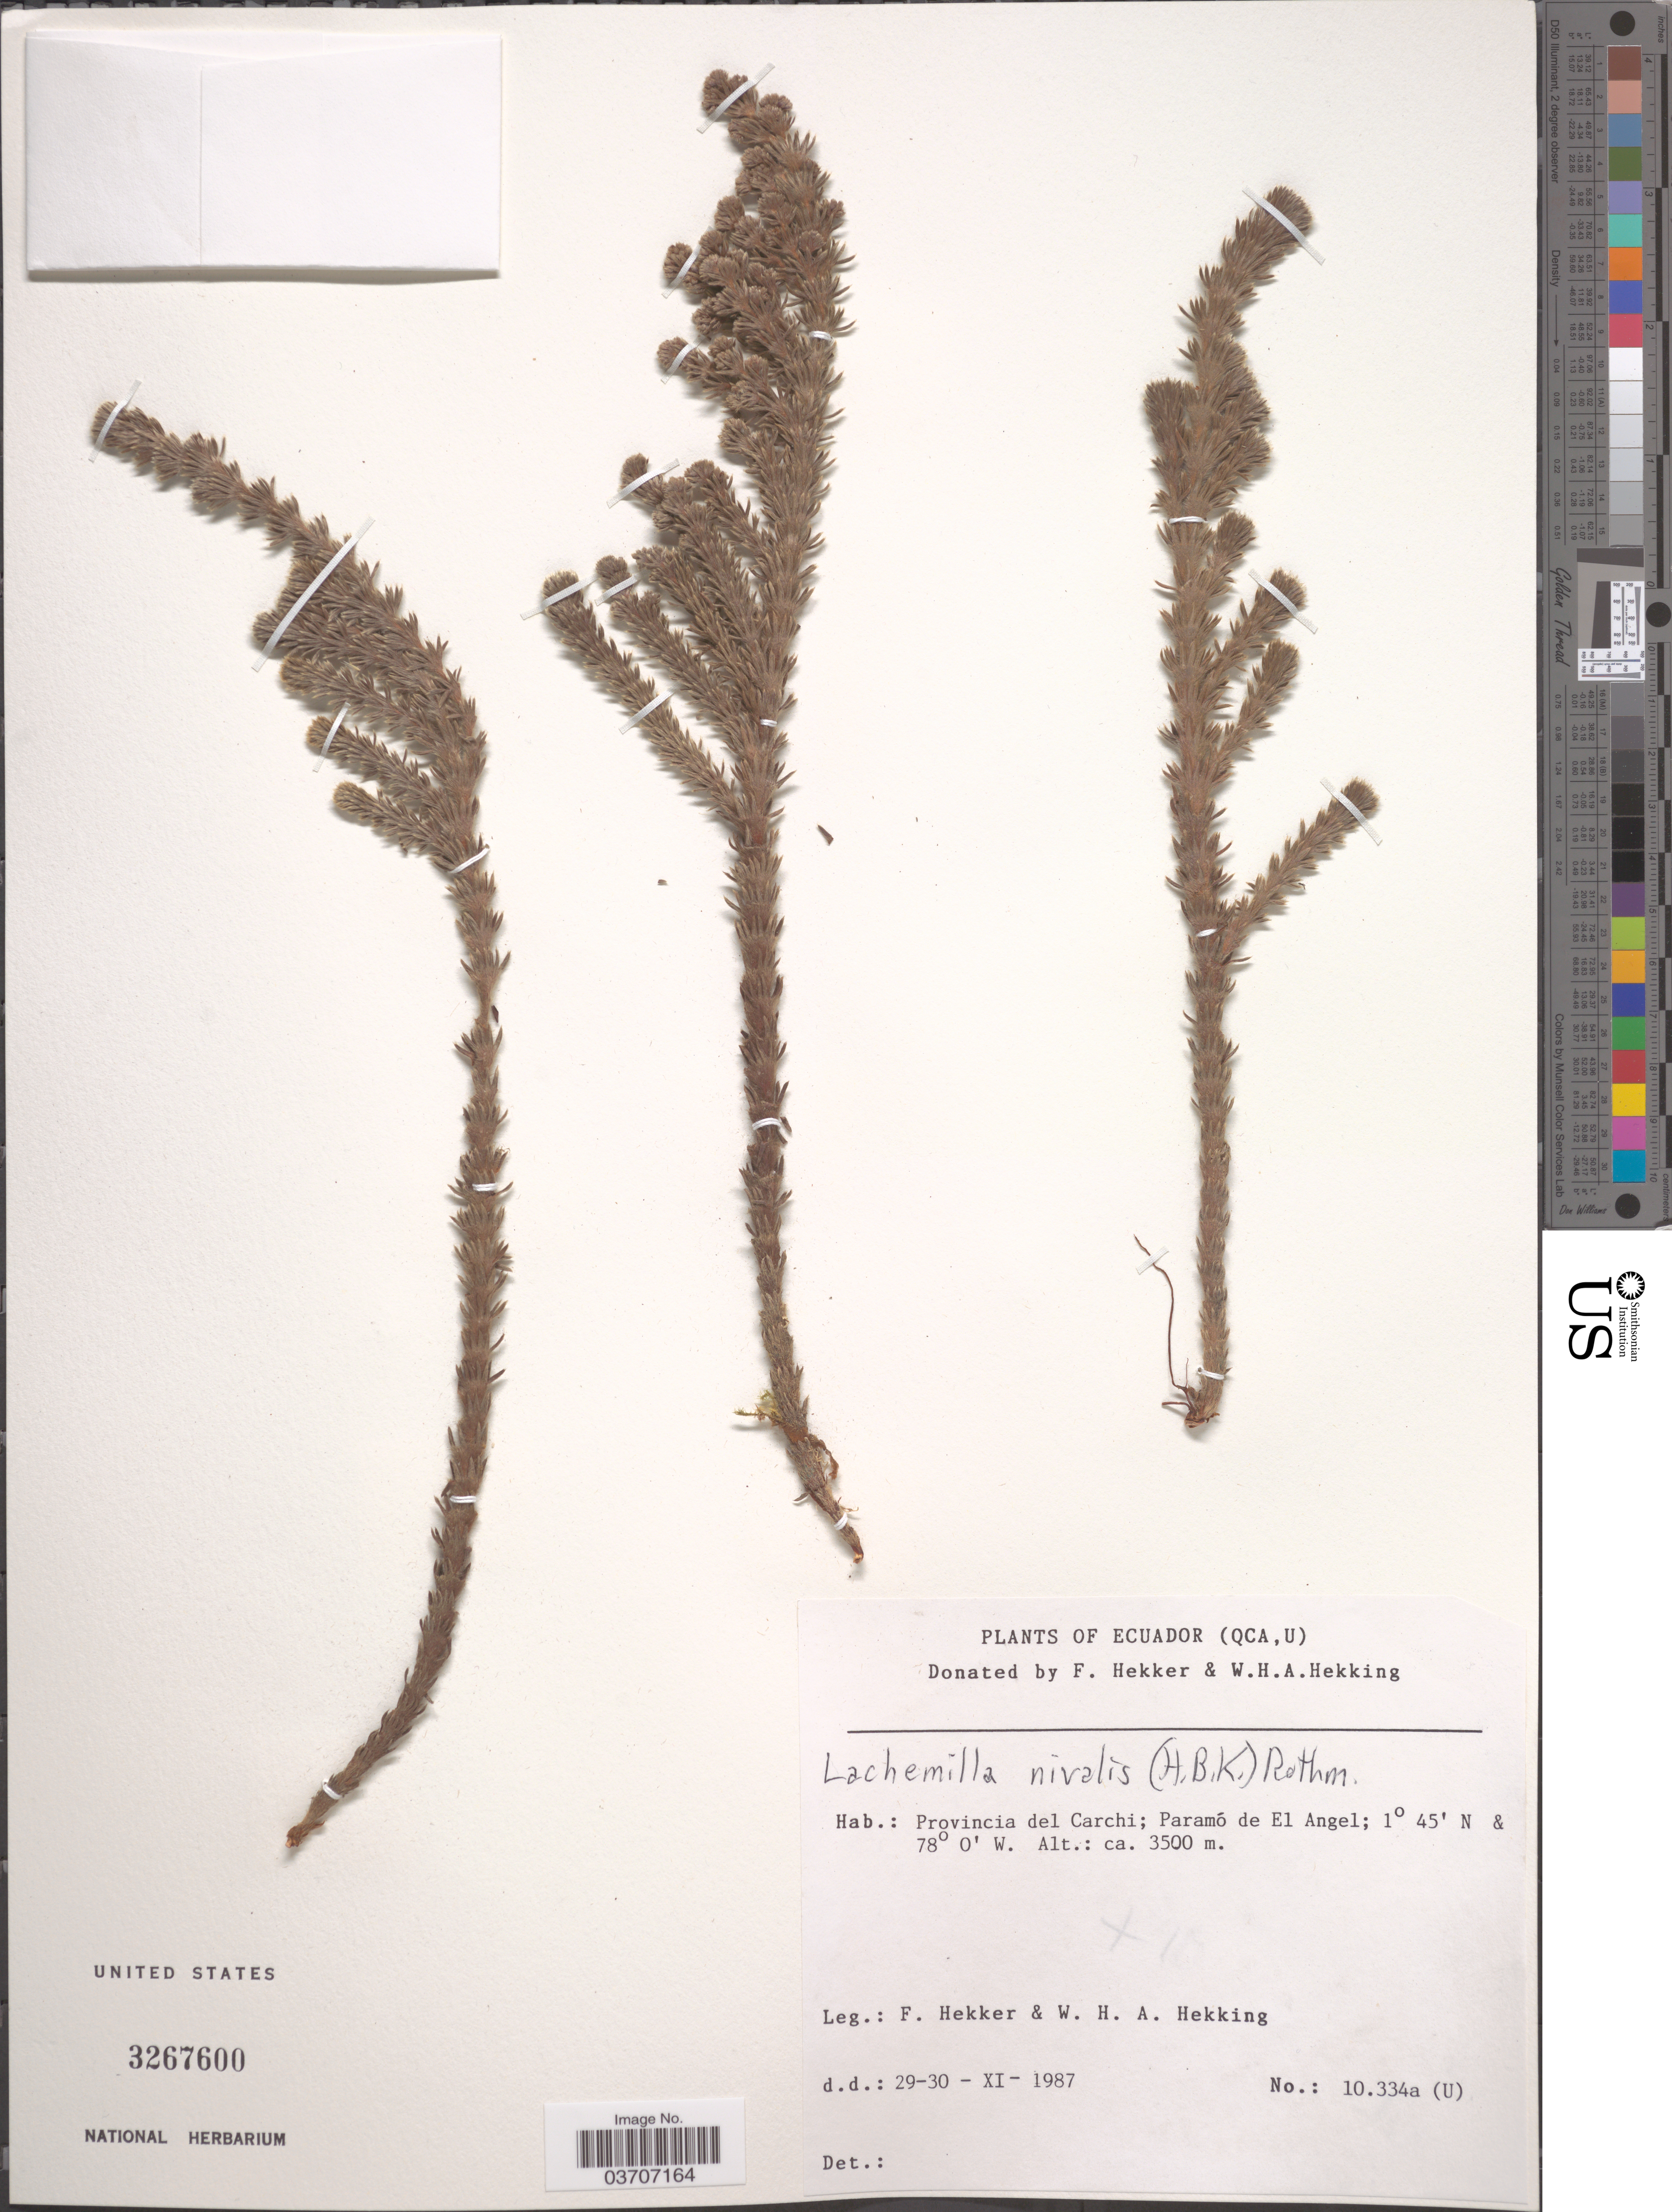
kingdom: Plantae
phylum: Tracheophyta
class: Magnoliopsida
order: Rosales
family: Rosaceae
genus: Lachemilla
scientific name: Lachemilla nivalis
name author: (Kunth) Rothm.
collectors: F. Hekker & W. H. A. Hekking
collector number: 10334a (U)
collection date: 1987-11-29/1987-11-30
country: Ecuador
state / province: Carchi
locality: Paramó de El Angel.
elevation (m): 3500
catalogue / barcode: US 3267600